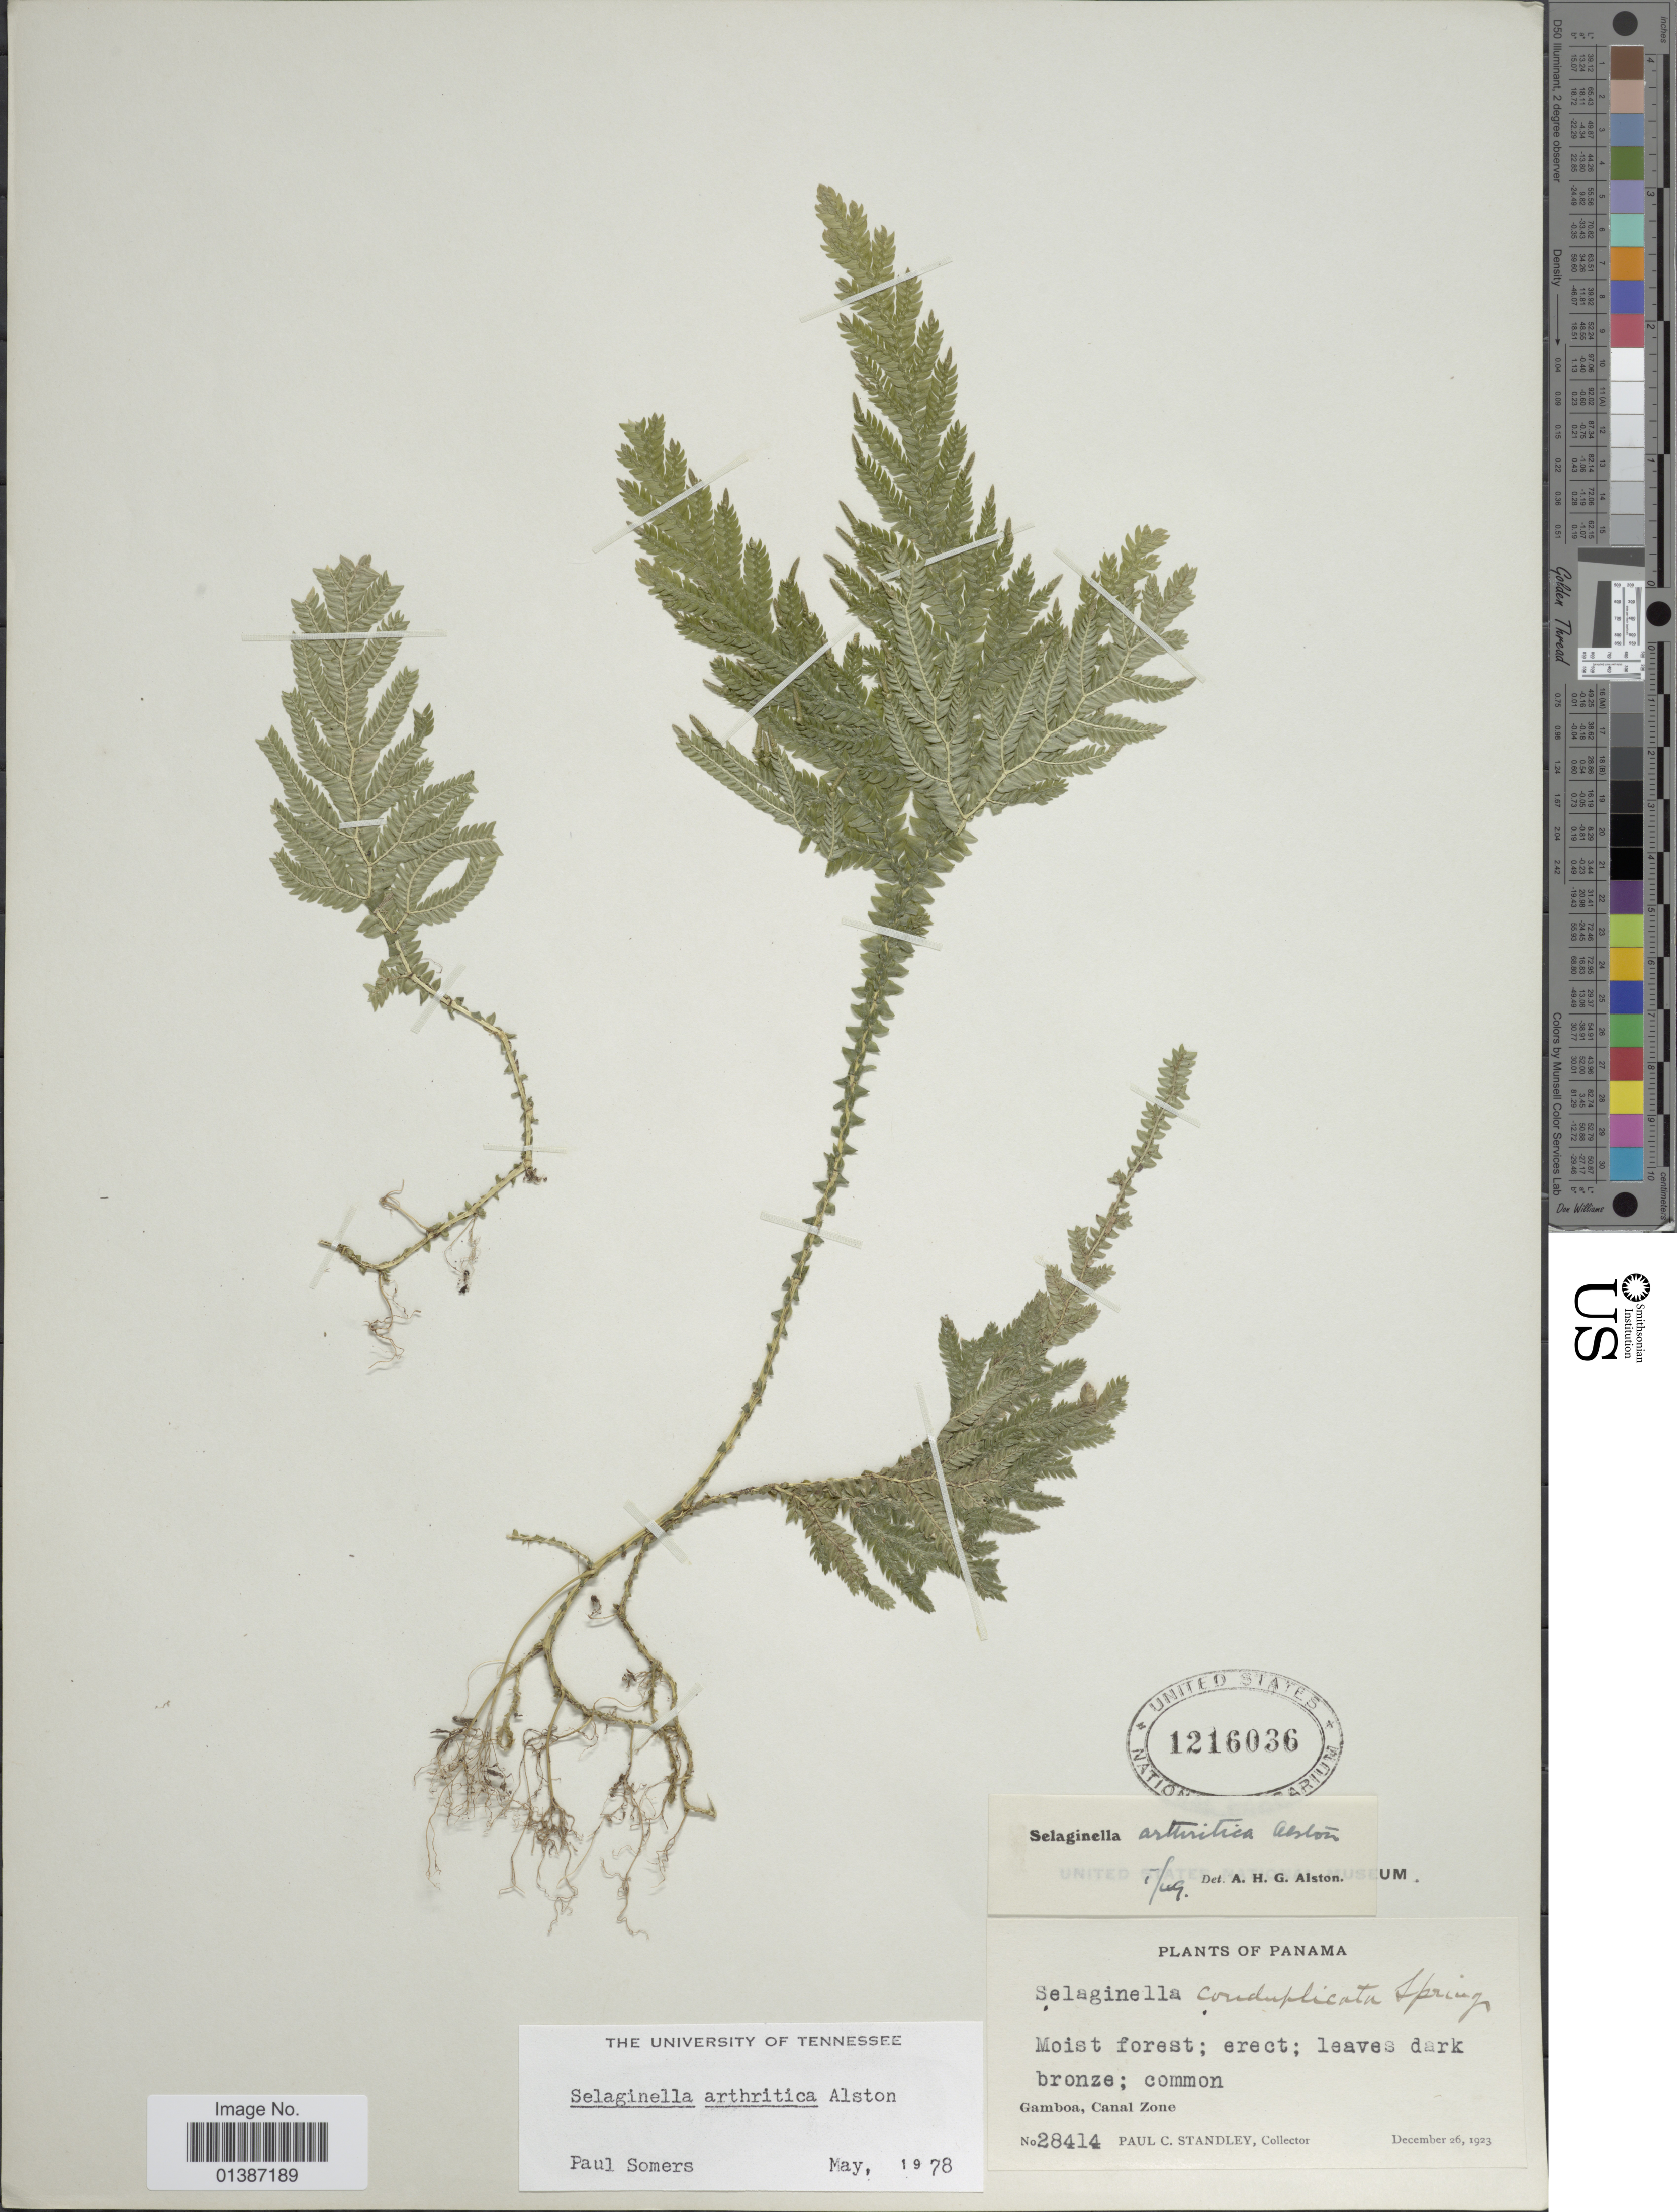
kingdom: Plantae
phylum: Tracheophyta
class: Lycopodiopsida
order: Selaginellales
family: Selaginellaceae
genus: Selaginella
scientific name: Selaginella arthritica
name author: Alston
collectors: P. C. Standley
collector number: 28414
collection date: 1923-12-26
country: Panama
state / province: Colón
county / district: Canal Zone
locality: Gamboa, Canal Zone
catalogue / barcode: US 1216036